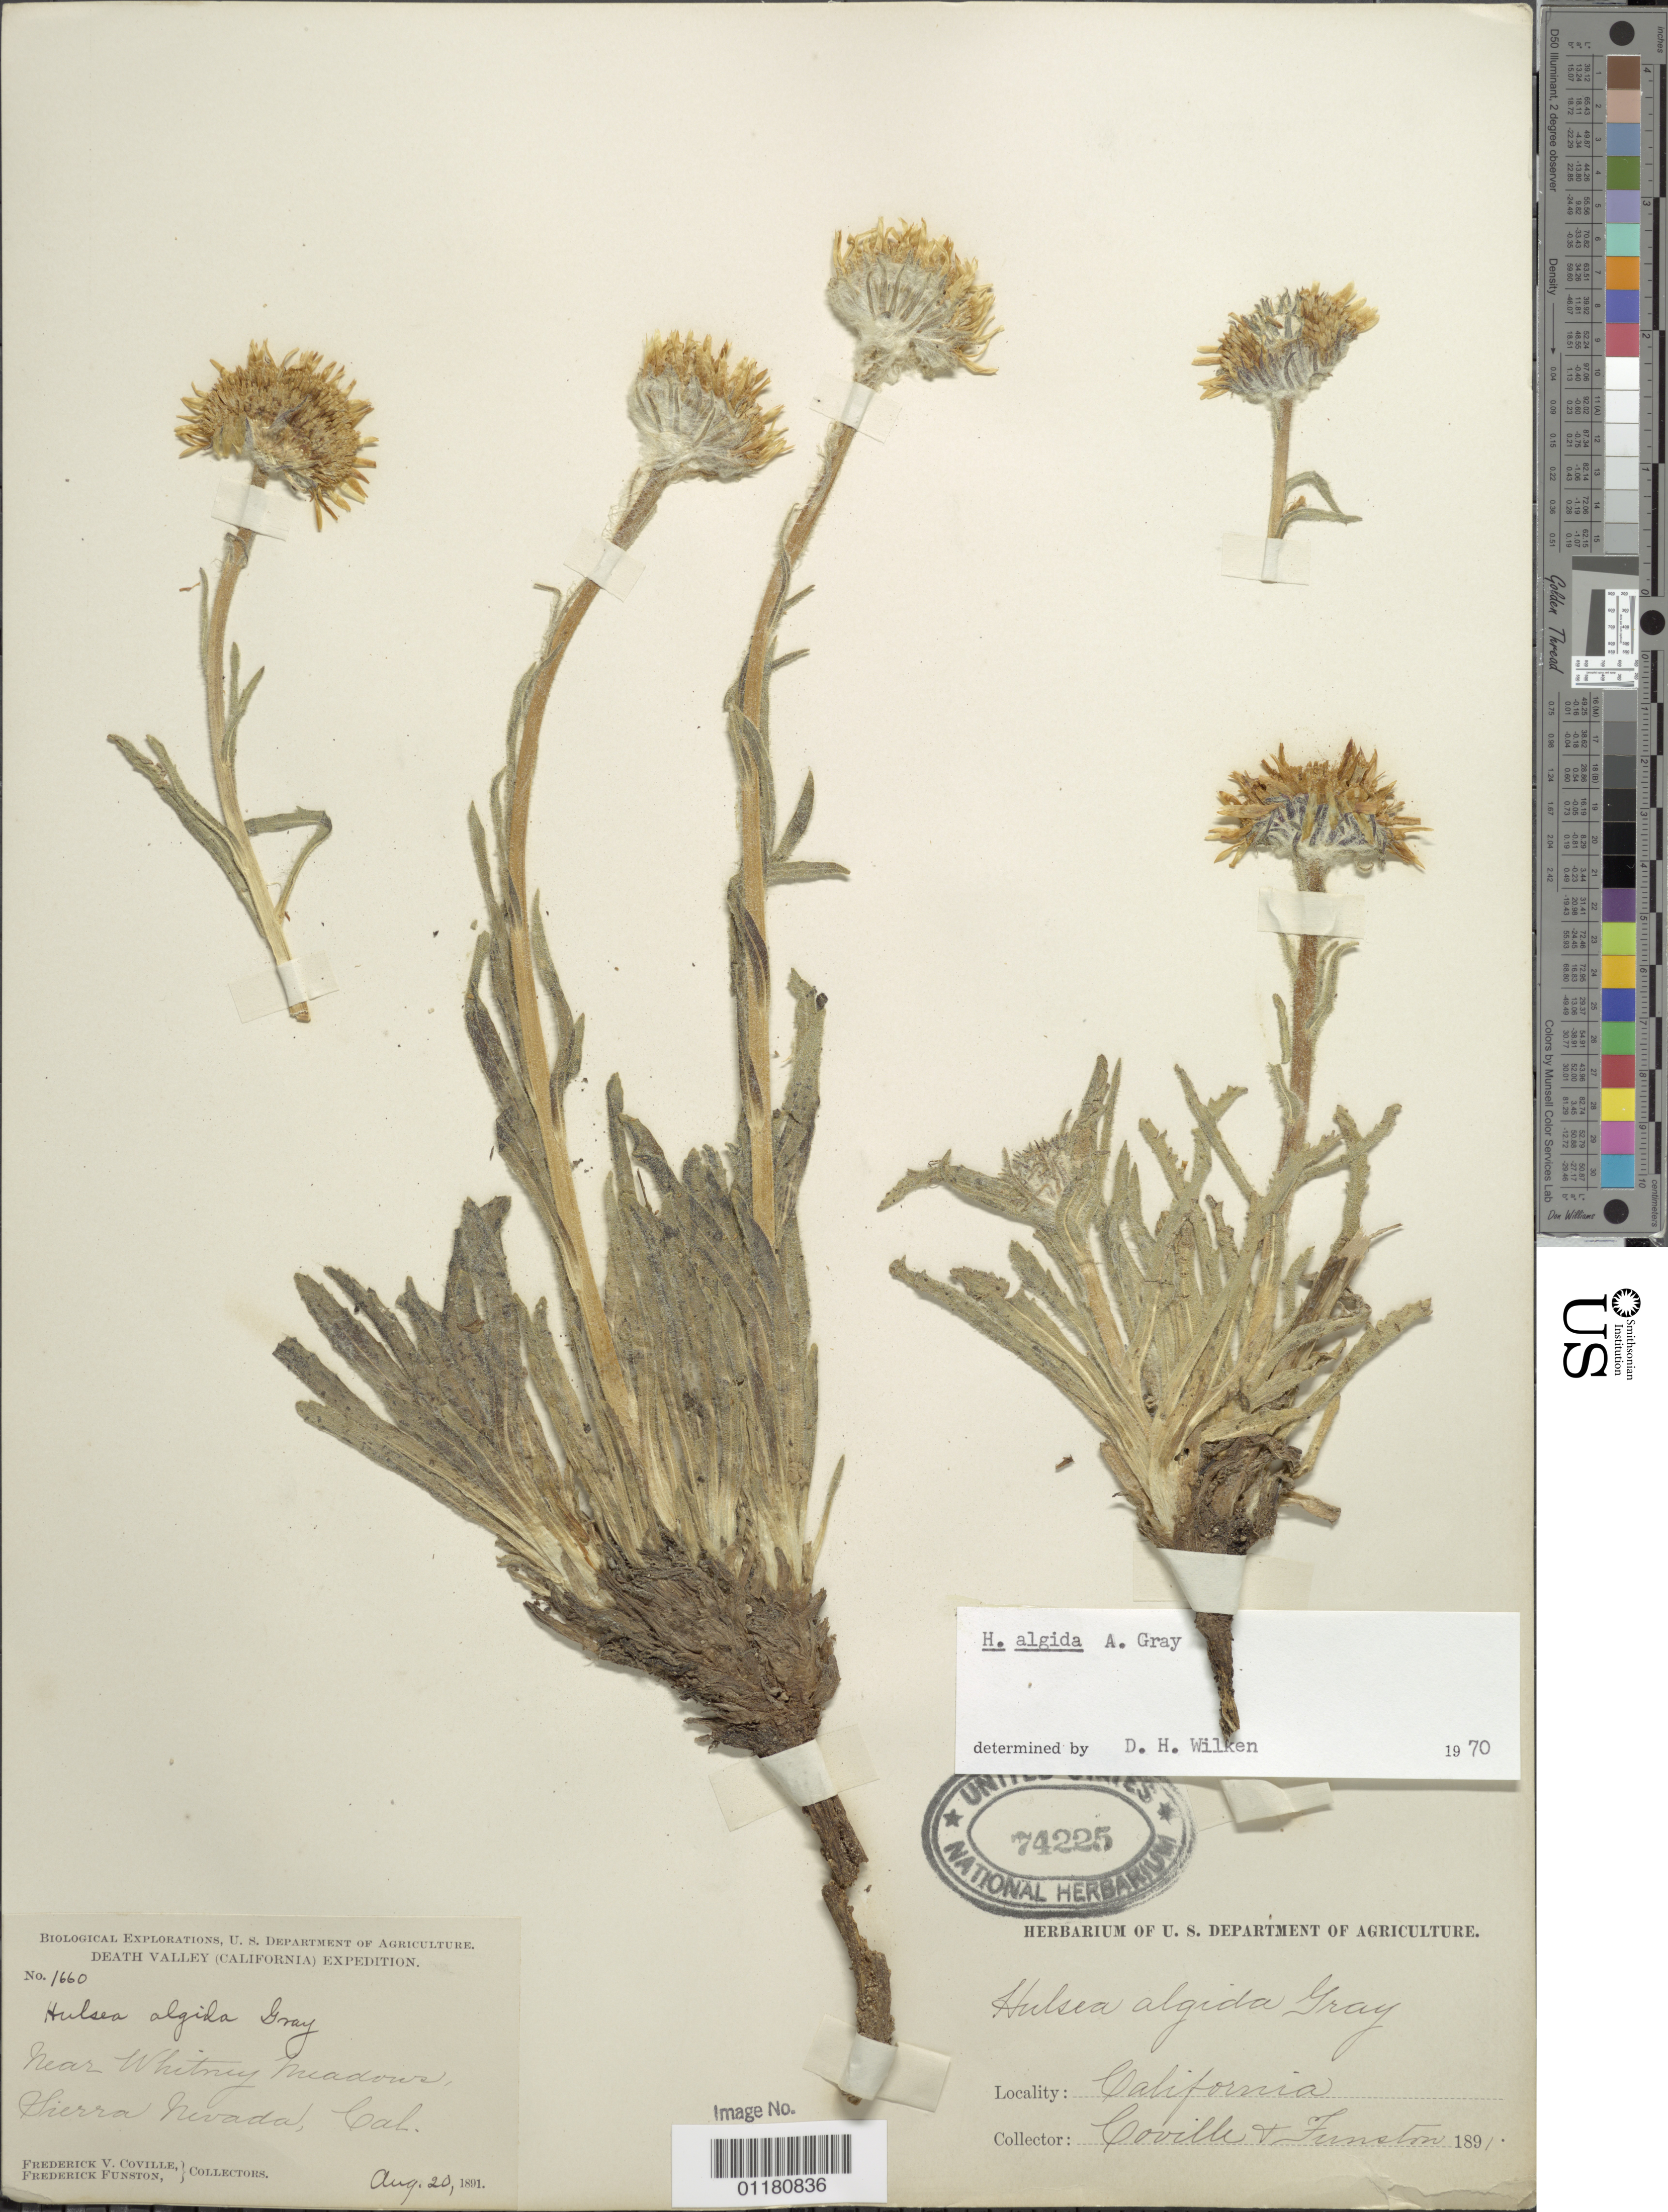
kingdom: Plantae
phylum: Tracheophyta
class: Magnoliopsida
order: Asterales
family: Asteraceae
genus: Hulsea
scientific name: Hulsea algida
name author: A. Gray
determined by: Wilken, Dieter H., (CS), Colorado State University (UNITED STATES)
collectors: F. V. Coville & F. Funston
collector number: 1660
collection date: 1891-08-20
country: United States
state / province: California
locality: Whitney Meadows, Sierra Nevada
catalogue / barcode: US 74225